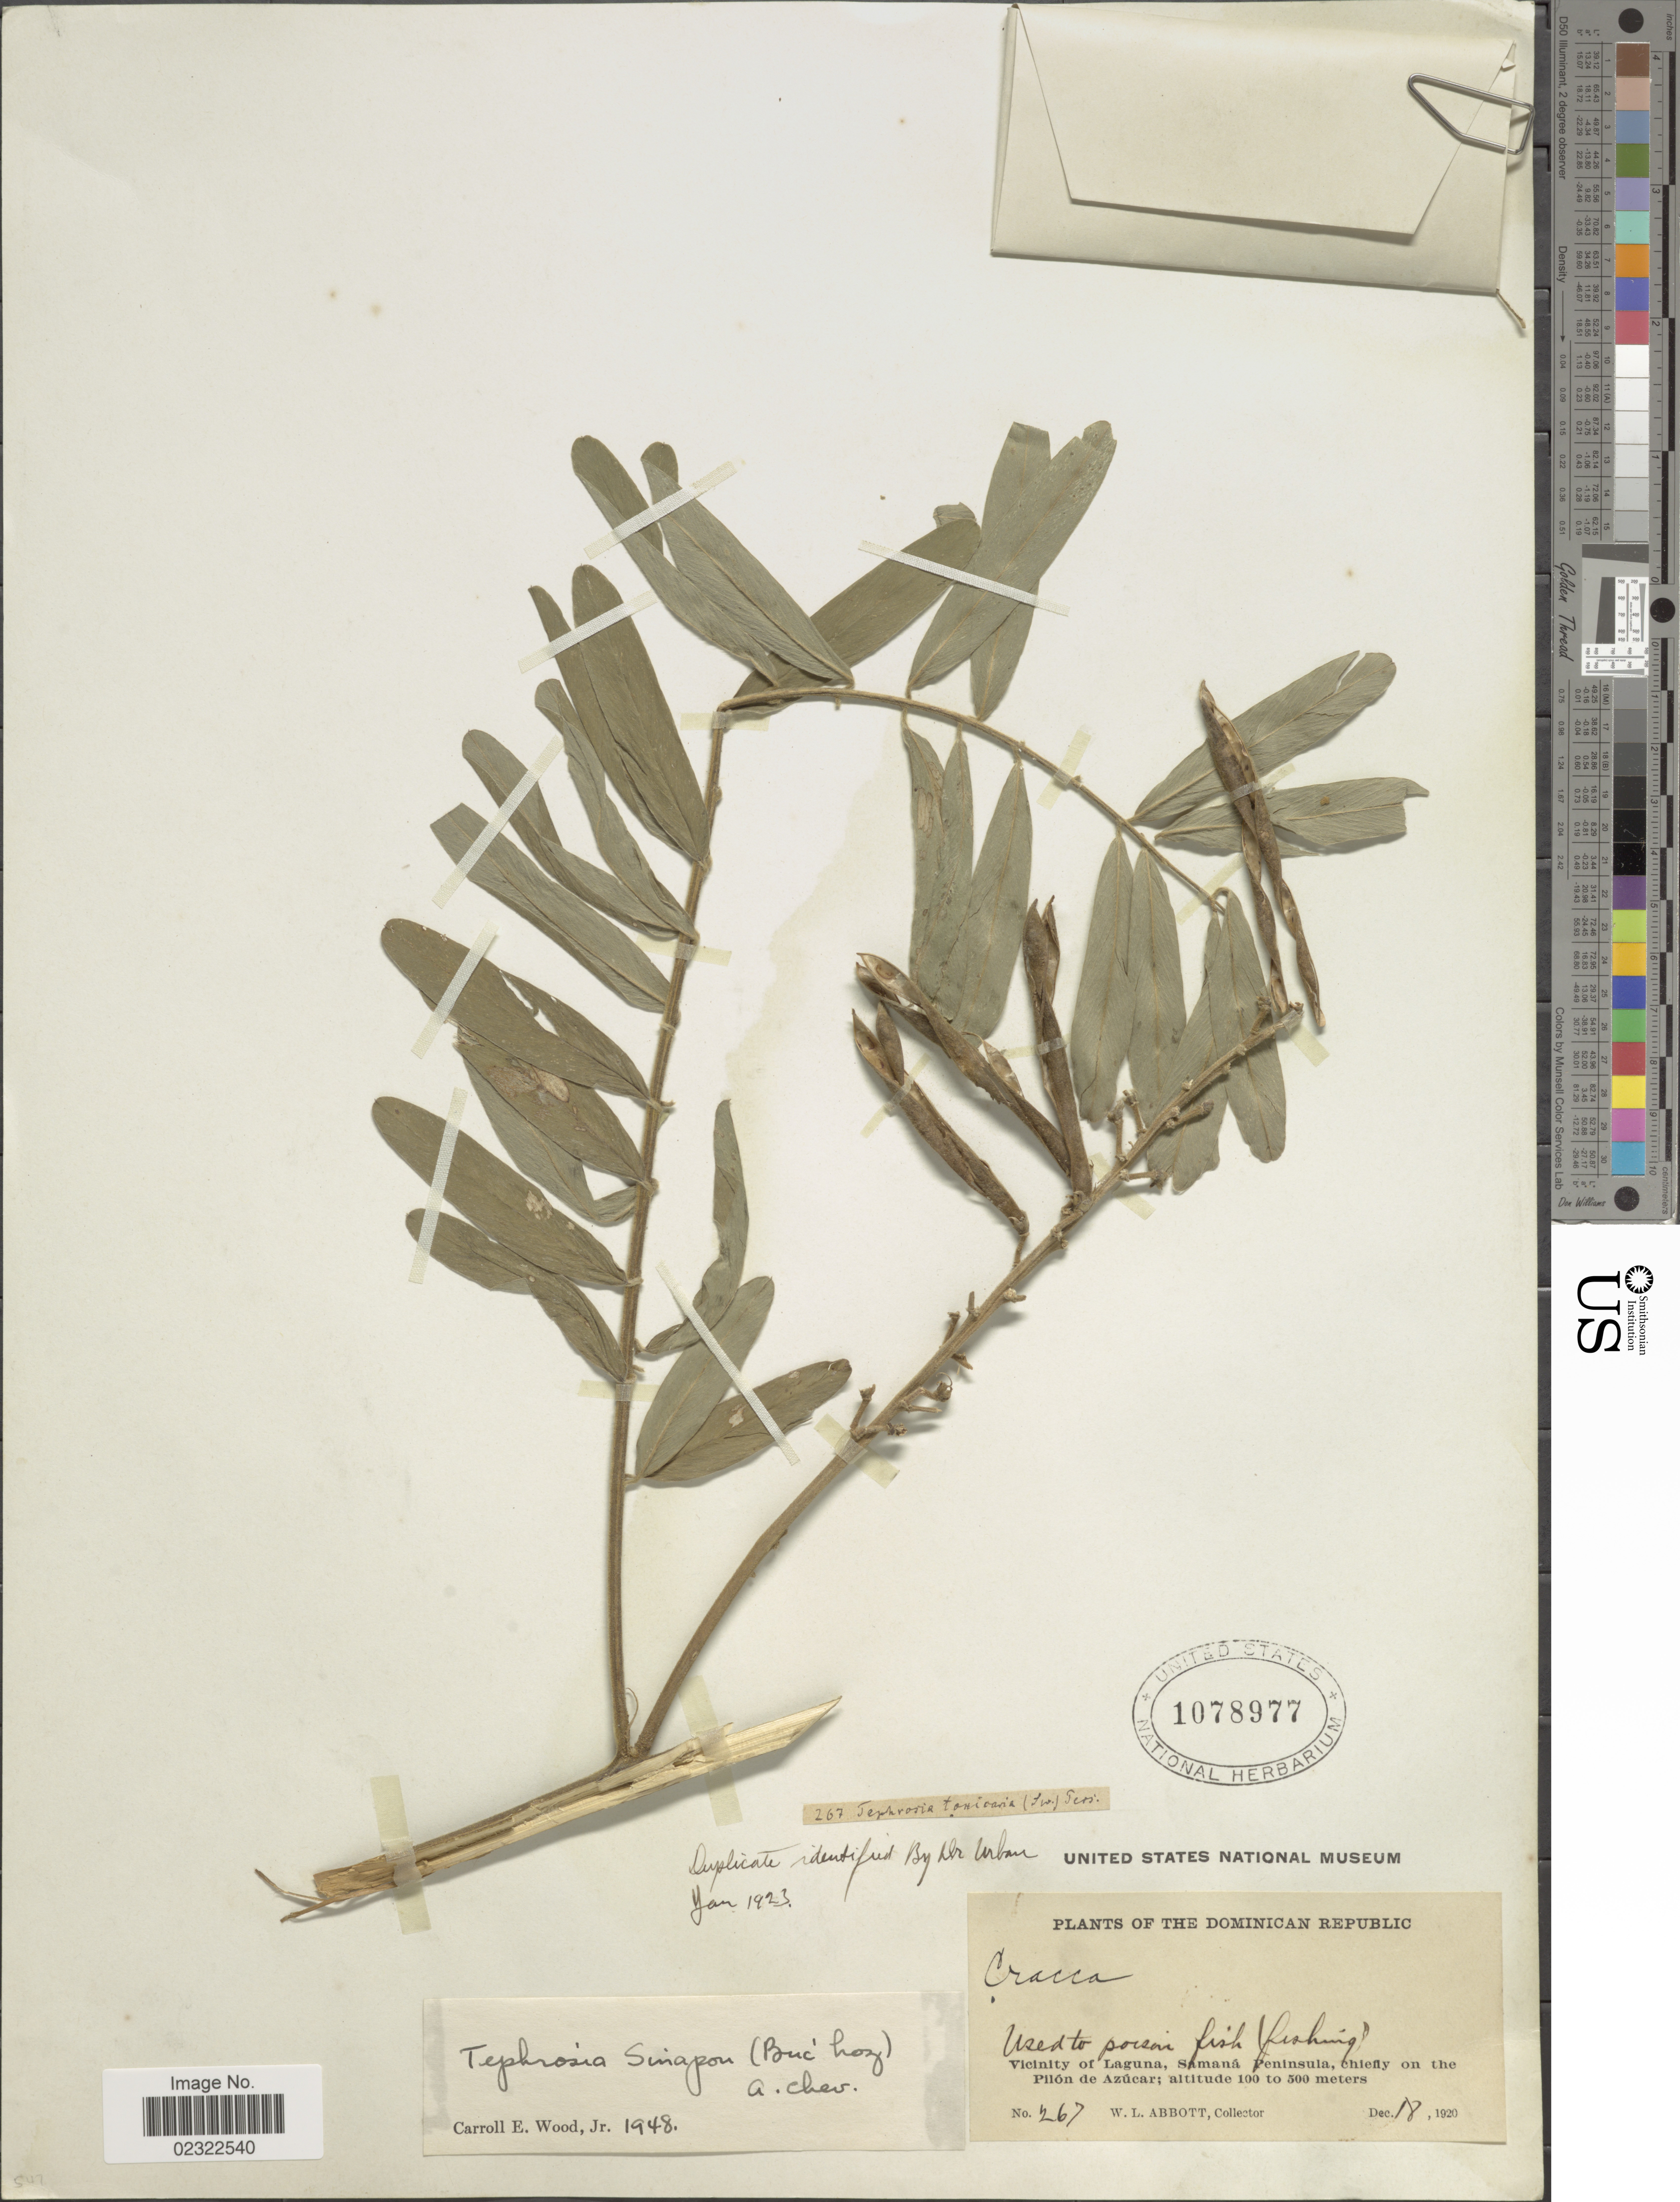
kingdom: Plantae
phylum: Tracheophyta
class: Magnoliopsida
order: Fabales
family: Fabaceae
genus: Tephrosia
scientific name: Tephrosia sinapou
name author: (Buc'hoz) A. Chev.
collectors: W. L. Abbott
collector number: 267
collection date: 1920-12-18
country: Dominican Republic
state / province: Samaná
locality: Dominican Republic, Vicinity of laguna, Samana Peninsula, chiefly on the Pilon de Azucar.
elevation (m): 100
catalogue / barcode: US 1078977